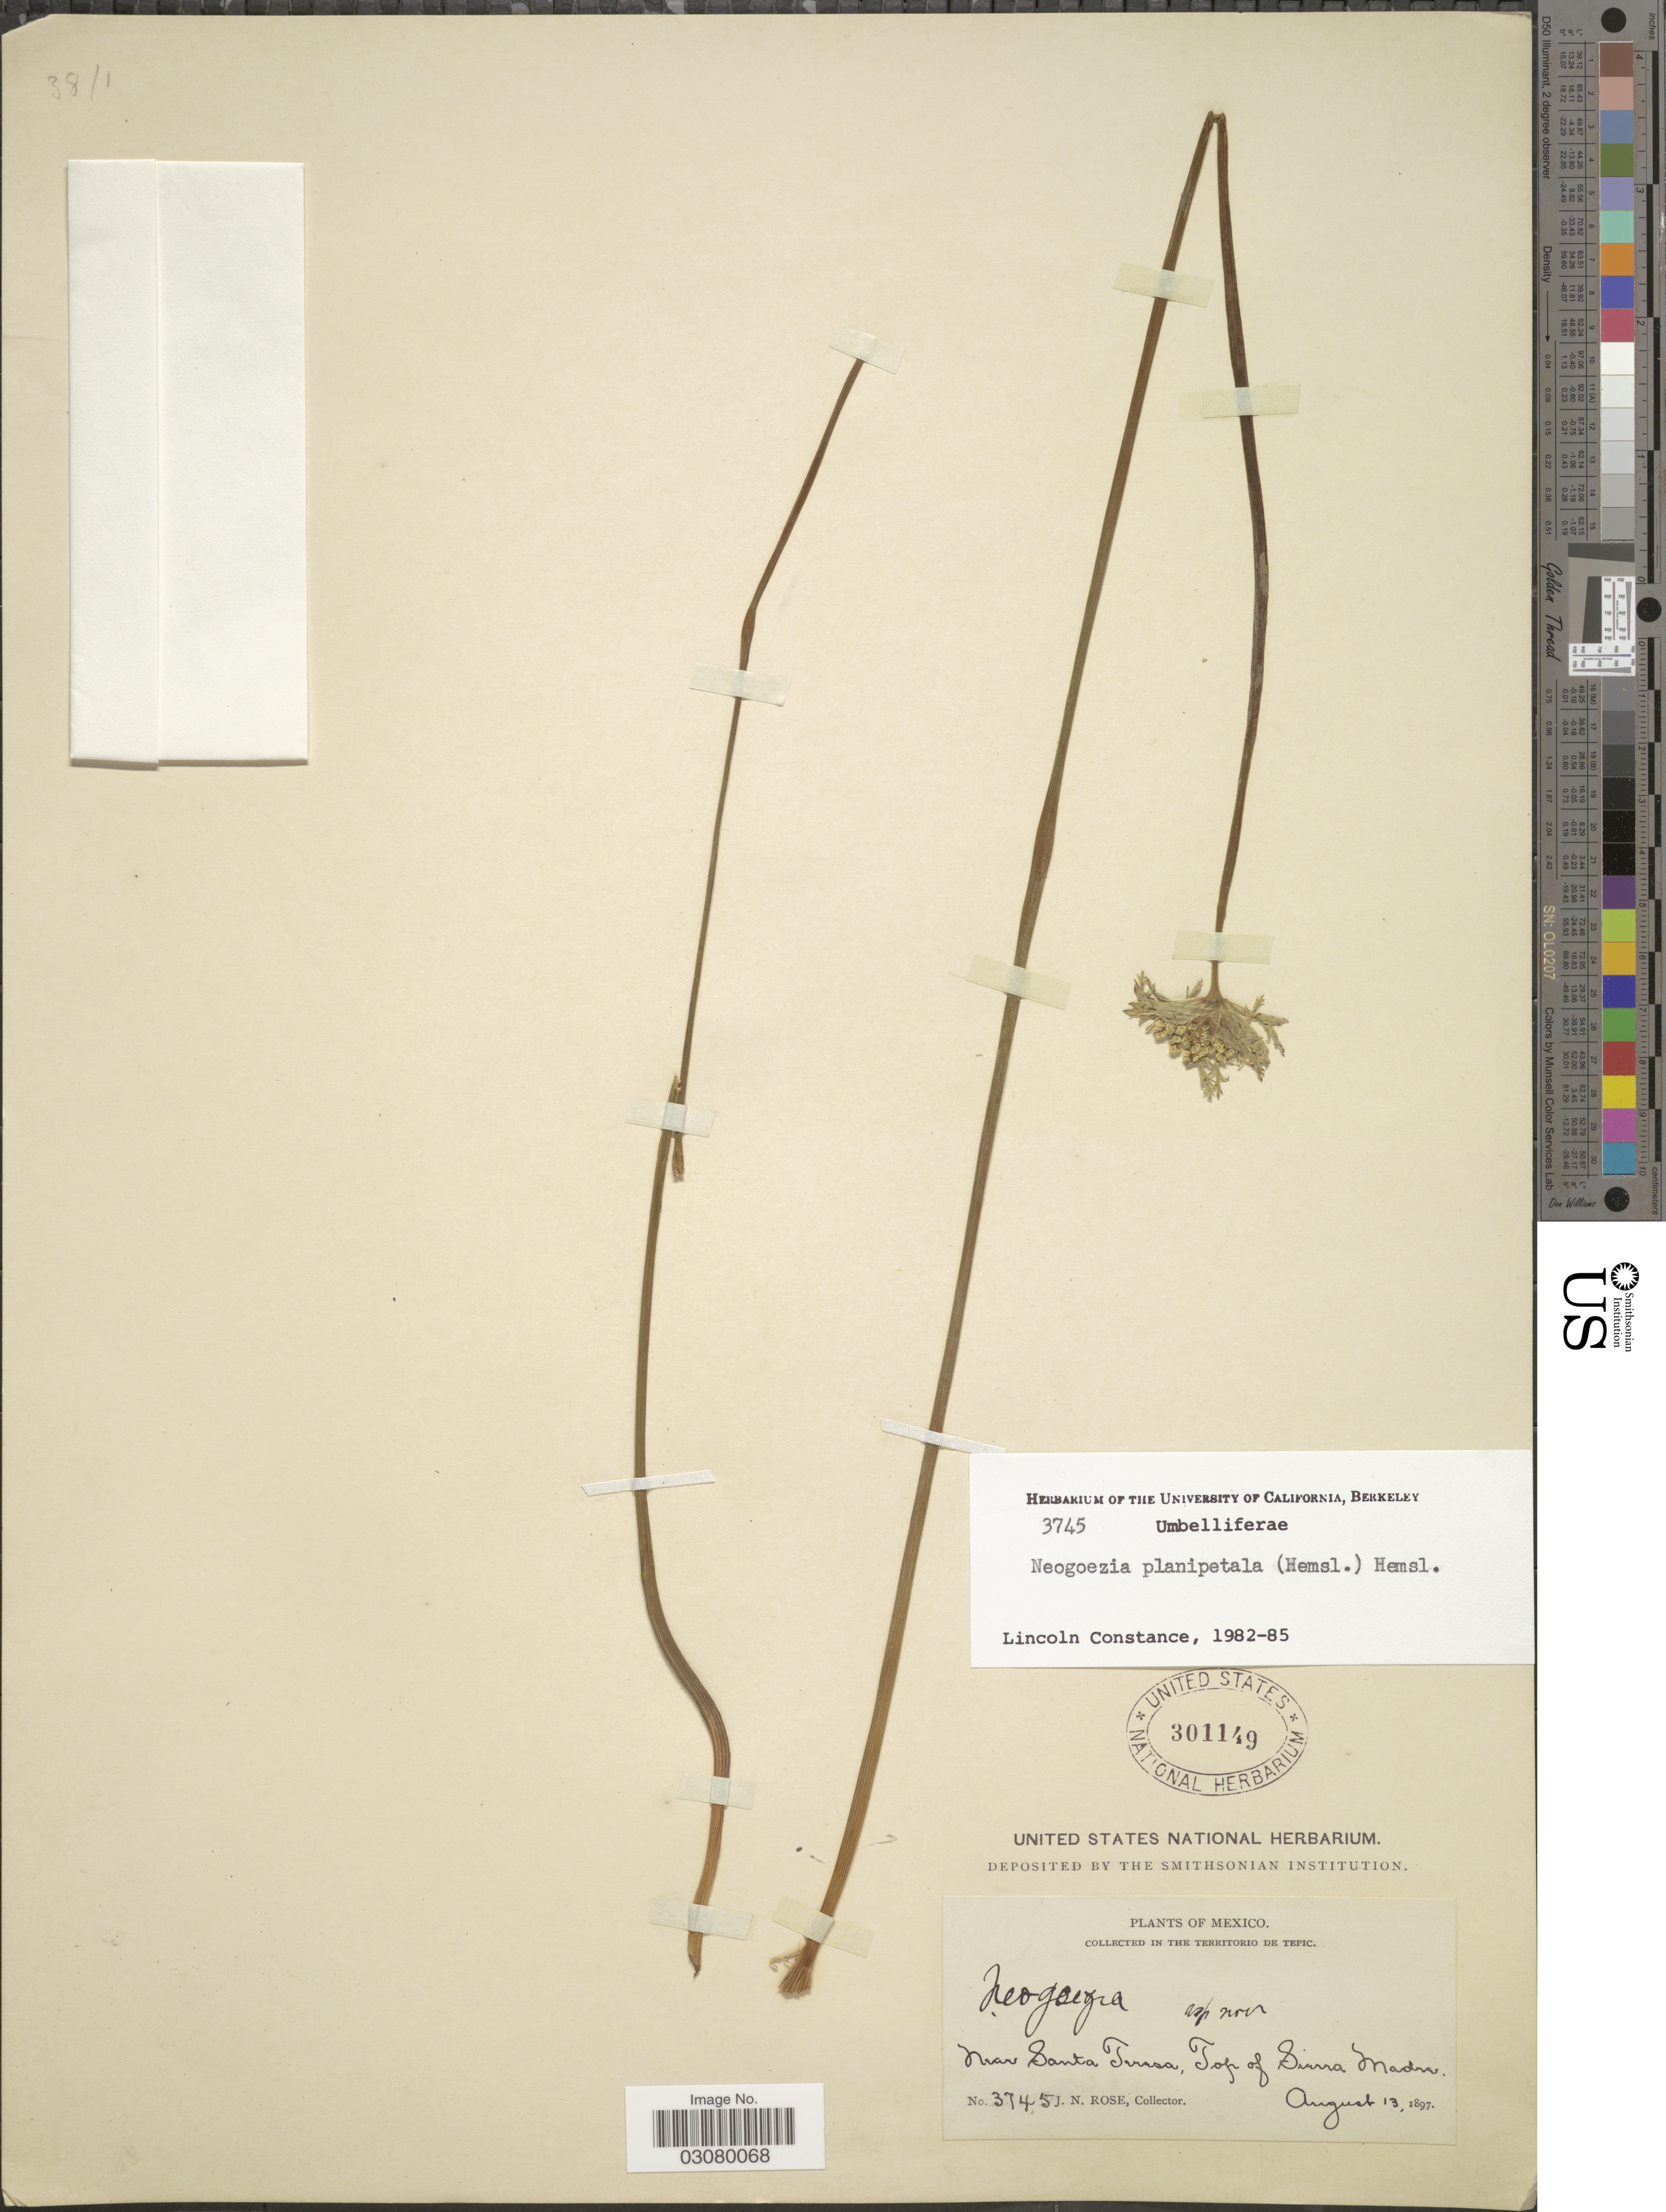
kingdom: Plantae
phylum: Tracheophyta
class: Magnoliopsida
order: Apiales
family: Apiaceae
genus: Neogoezia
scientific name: Neogoezia planipetala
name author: (Hemsl.) Hemsl.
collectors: J. N. Rose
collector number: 3745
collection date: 1897-08-13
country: Mexico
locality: In the territorio de Tepic. Near Santa Teresa, Top of Sierra Madre.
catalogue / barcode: US 301149